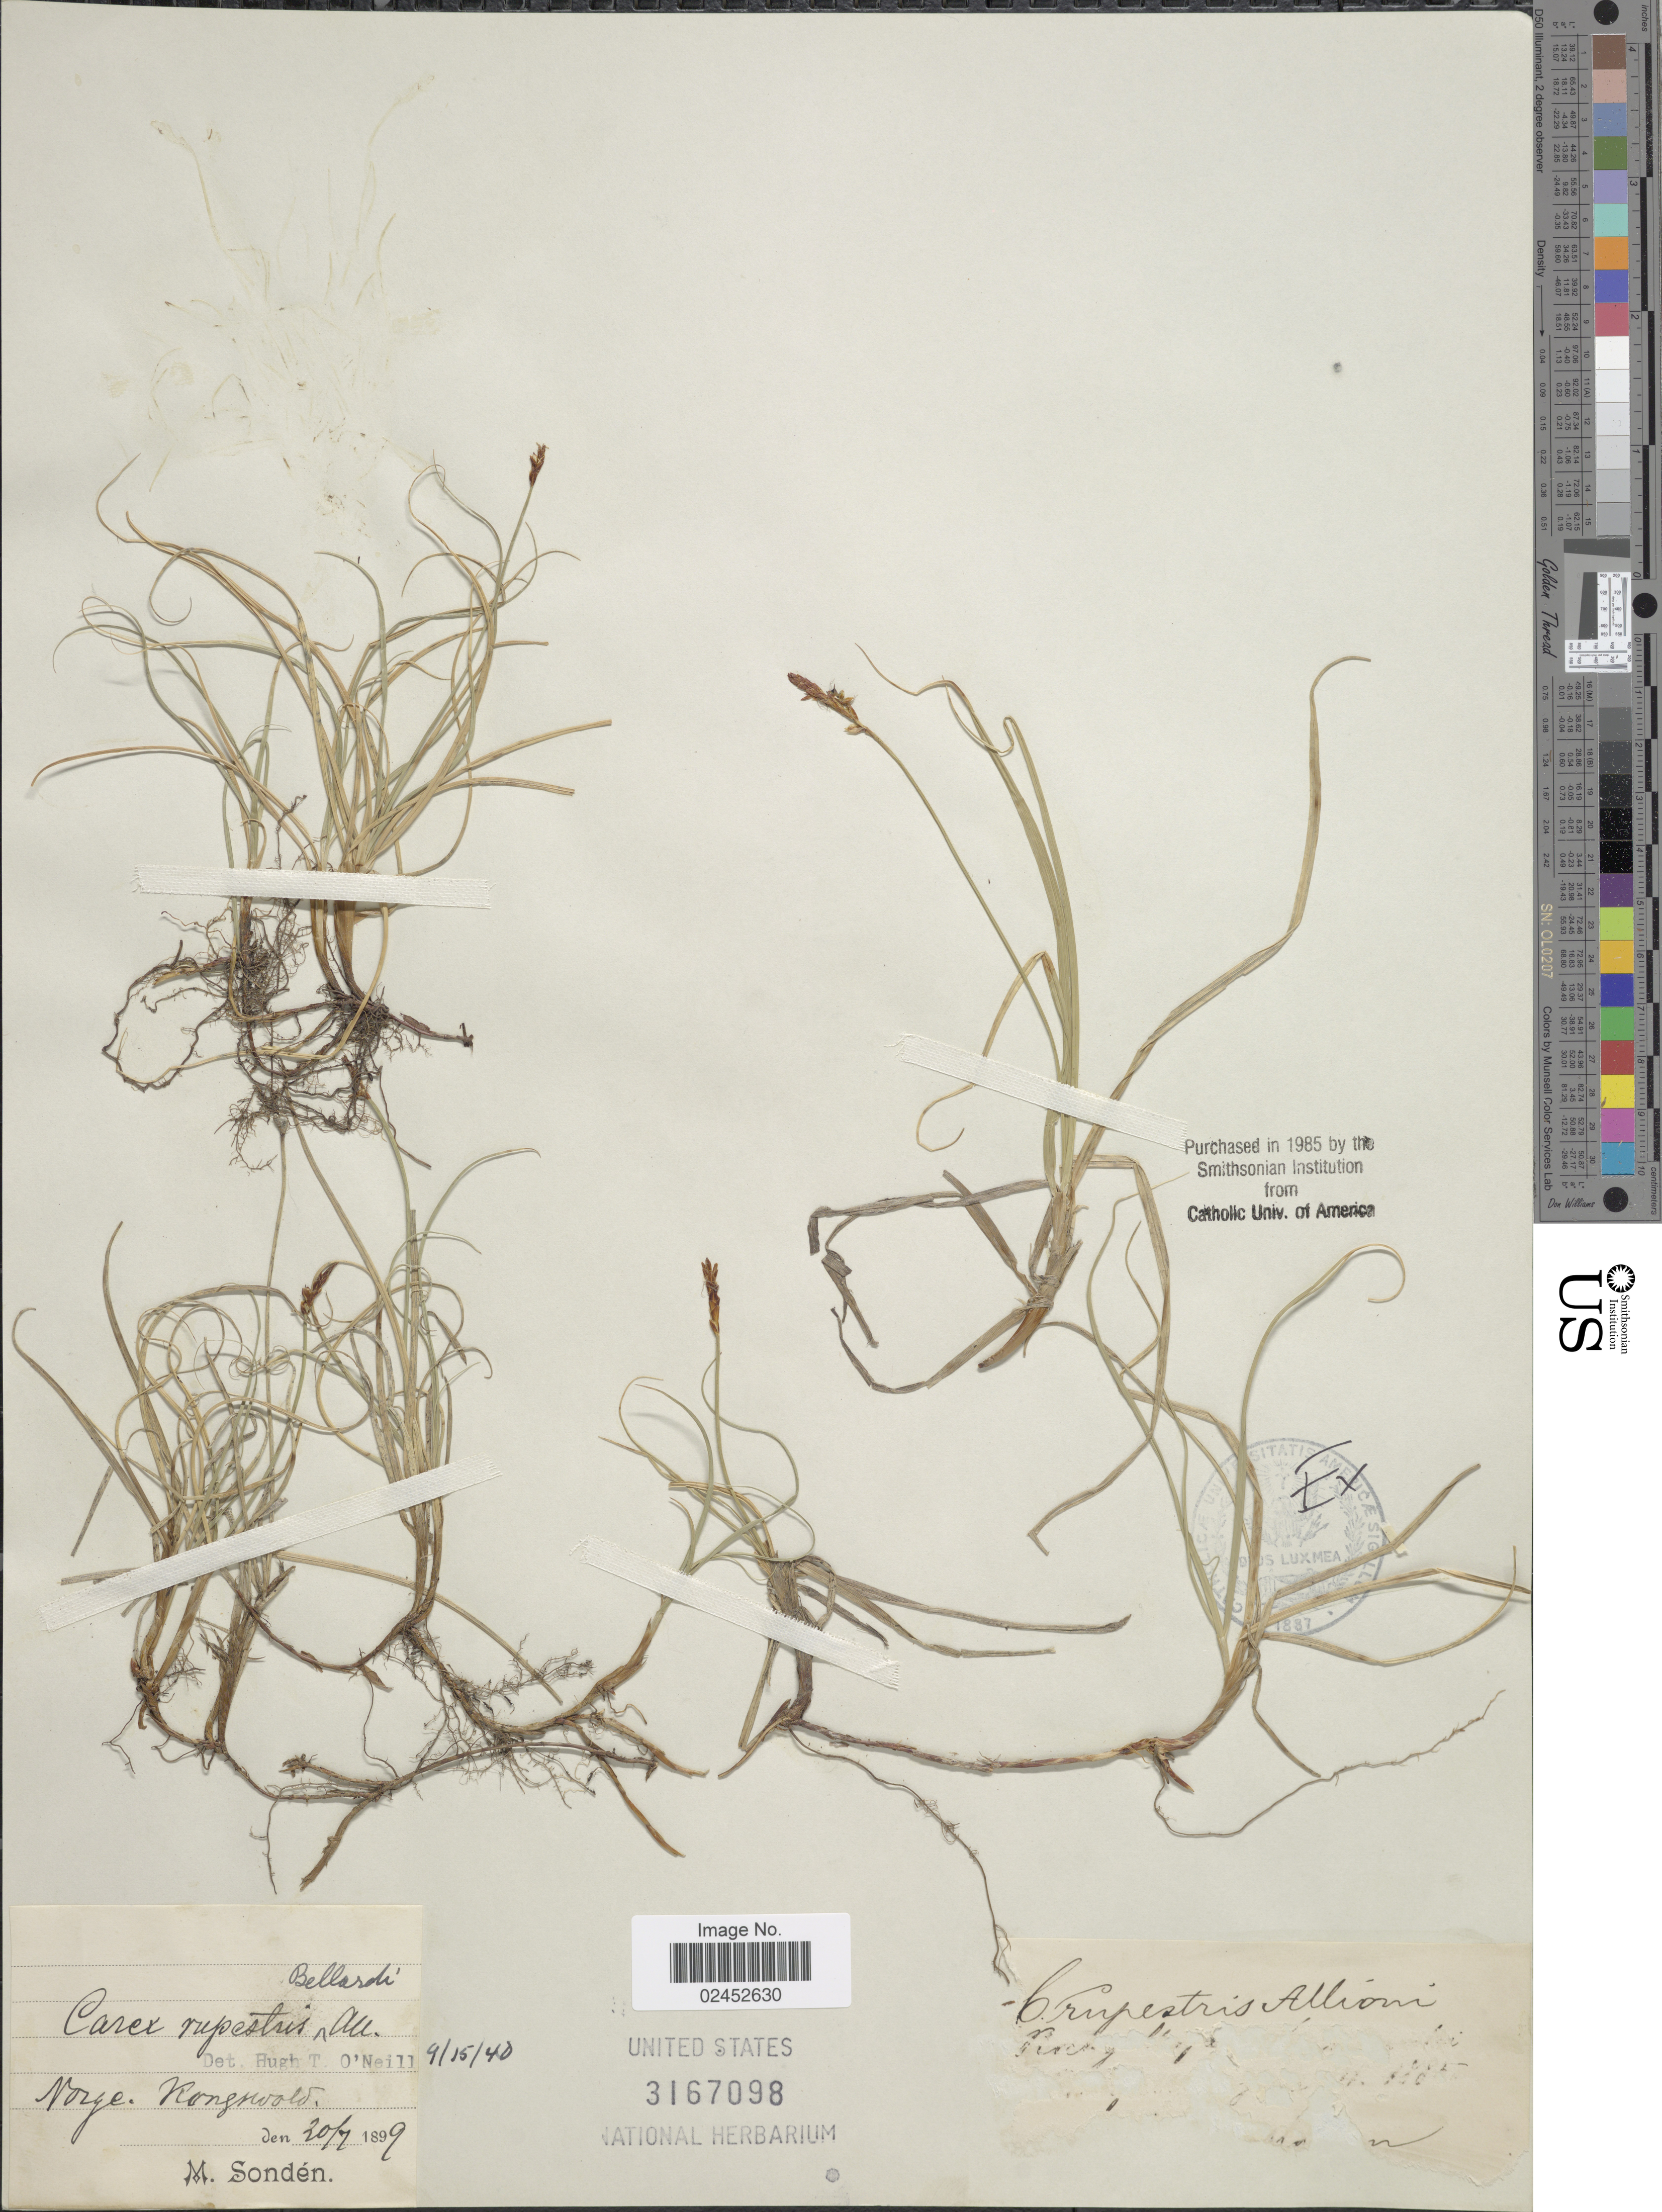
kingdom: Plantae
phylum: Tracheophyta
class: Liliopsida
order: Poales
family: Cyperaceae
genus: Carex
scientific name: Carex rupestris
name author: All.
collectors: M. Sondén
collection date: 1899-07-20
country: Norway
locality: Norge, Kongsvold.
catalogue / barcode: US 3167098